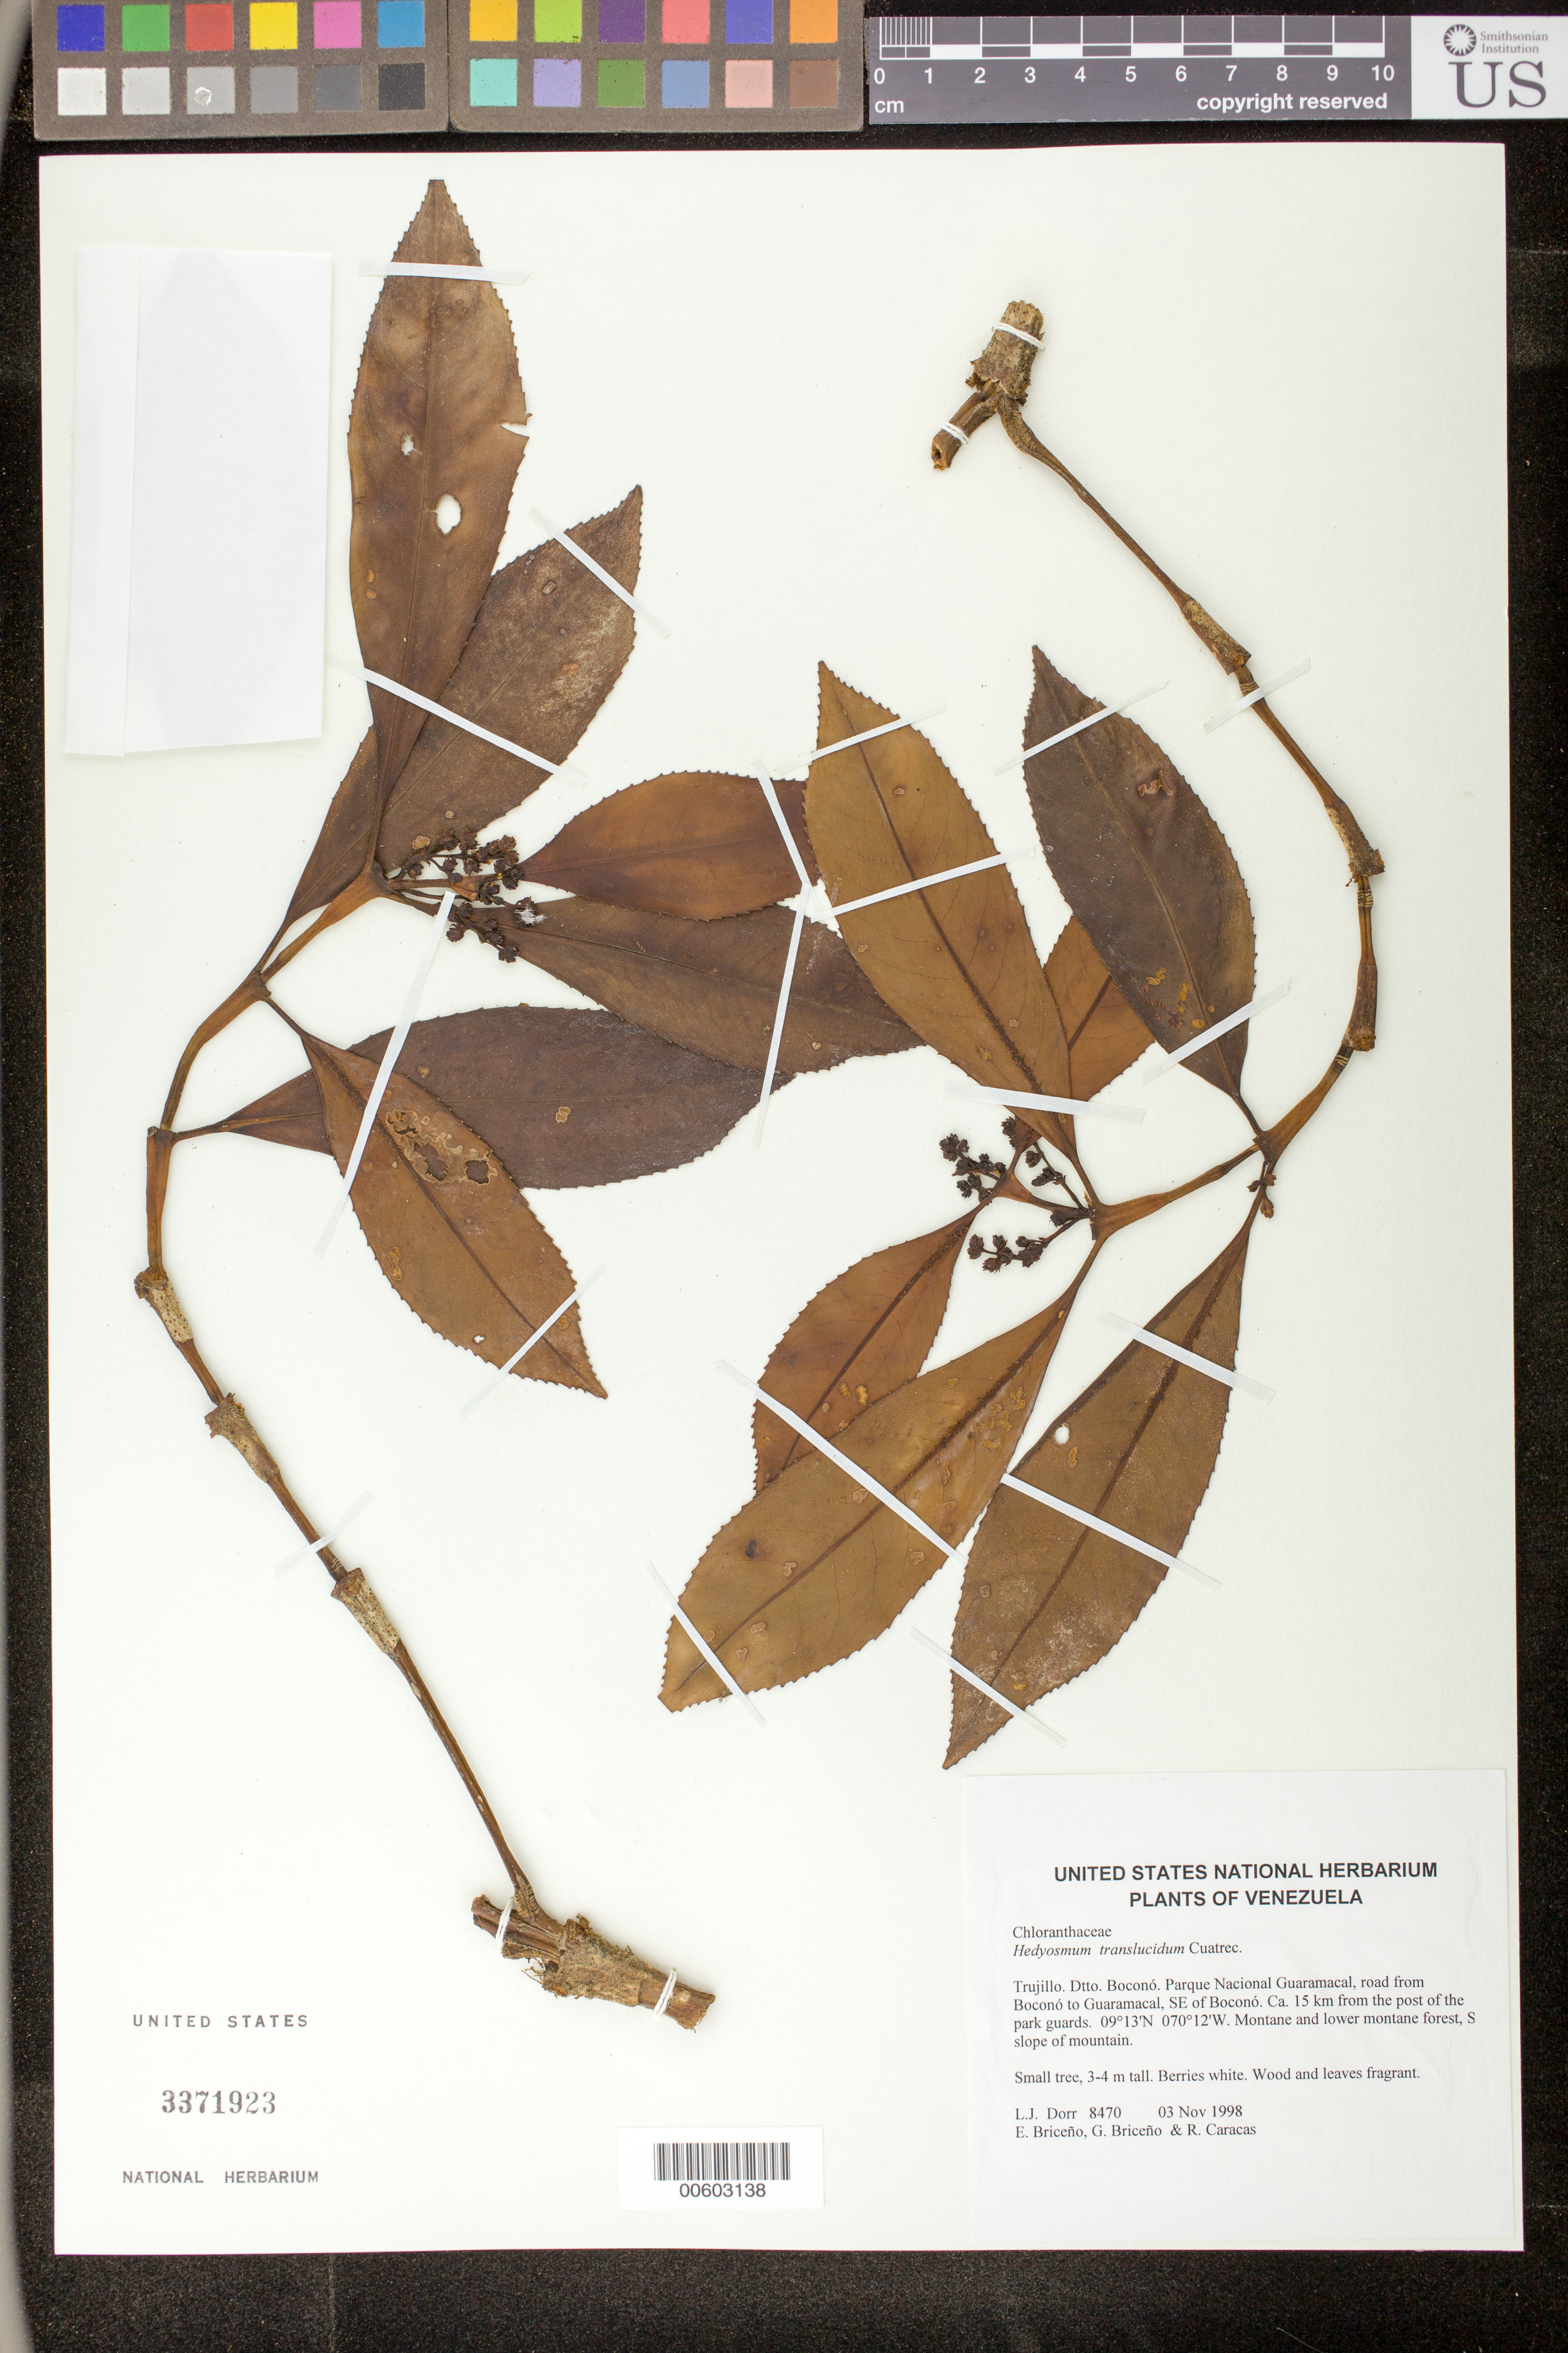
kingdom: Plantae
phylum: Tracheophyta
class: Magnoliopsida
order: Chloranthales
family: Chloranthaceae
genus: Hedyosmum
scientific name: Hedyosmum translucidum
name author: Cuatrec.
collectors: L. J. Dorr, E. Briceño, G. Briceño & R. Caracas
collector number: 8470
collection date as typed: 03 Nov 1998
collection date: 1998-11-03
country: Venezuela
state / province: Trujillo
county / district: Boconó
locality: Parque Nacional Guaramacal, road from Boconó to Guaramacal, SE of Boconó, ca. 15 km from the post of the park guards.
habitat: Montane and lower montane forest, S slope of mountain.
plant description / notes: F, K, PORT, US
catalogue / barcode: US 3371923